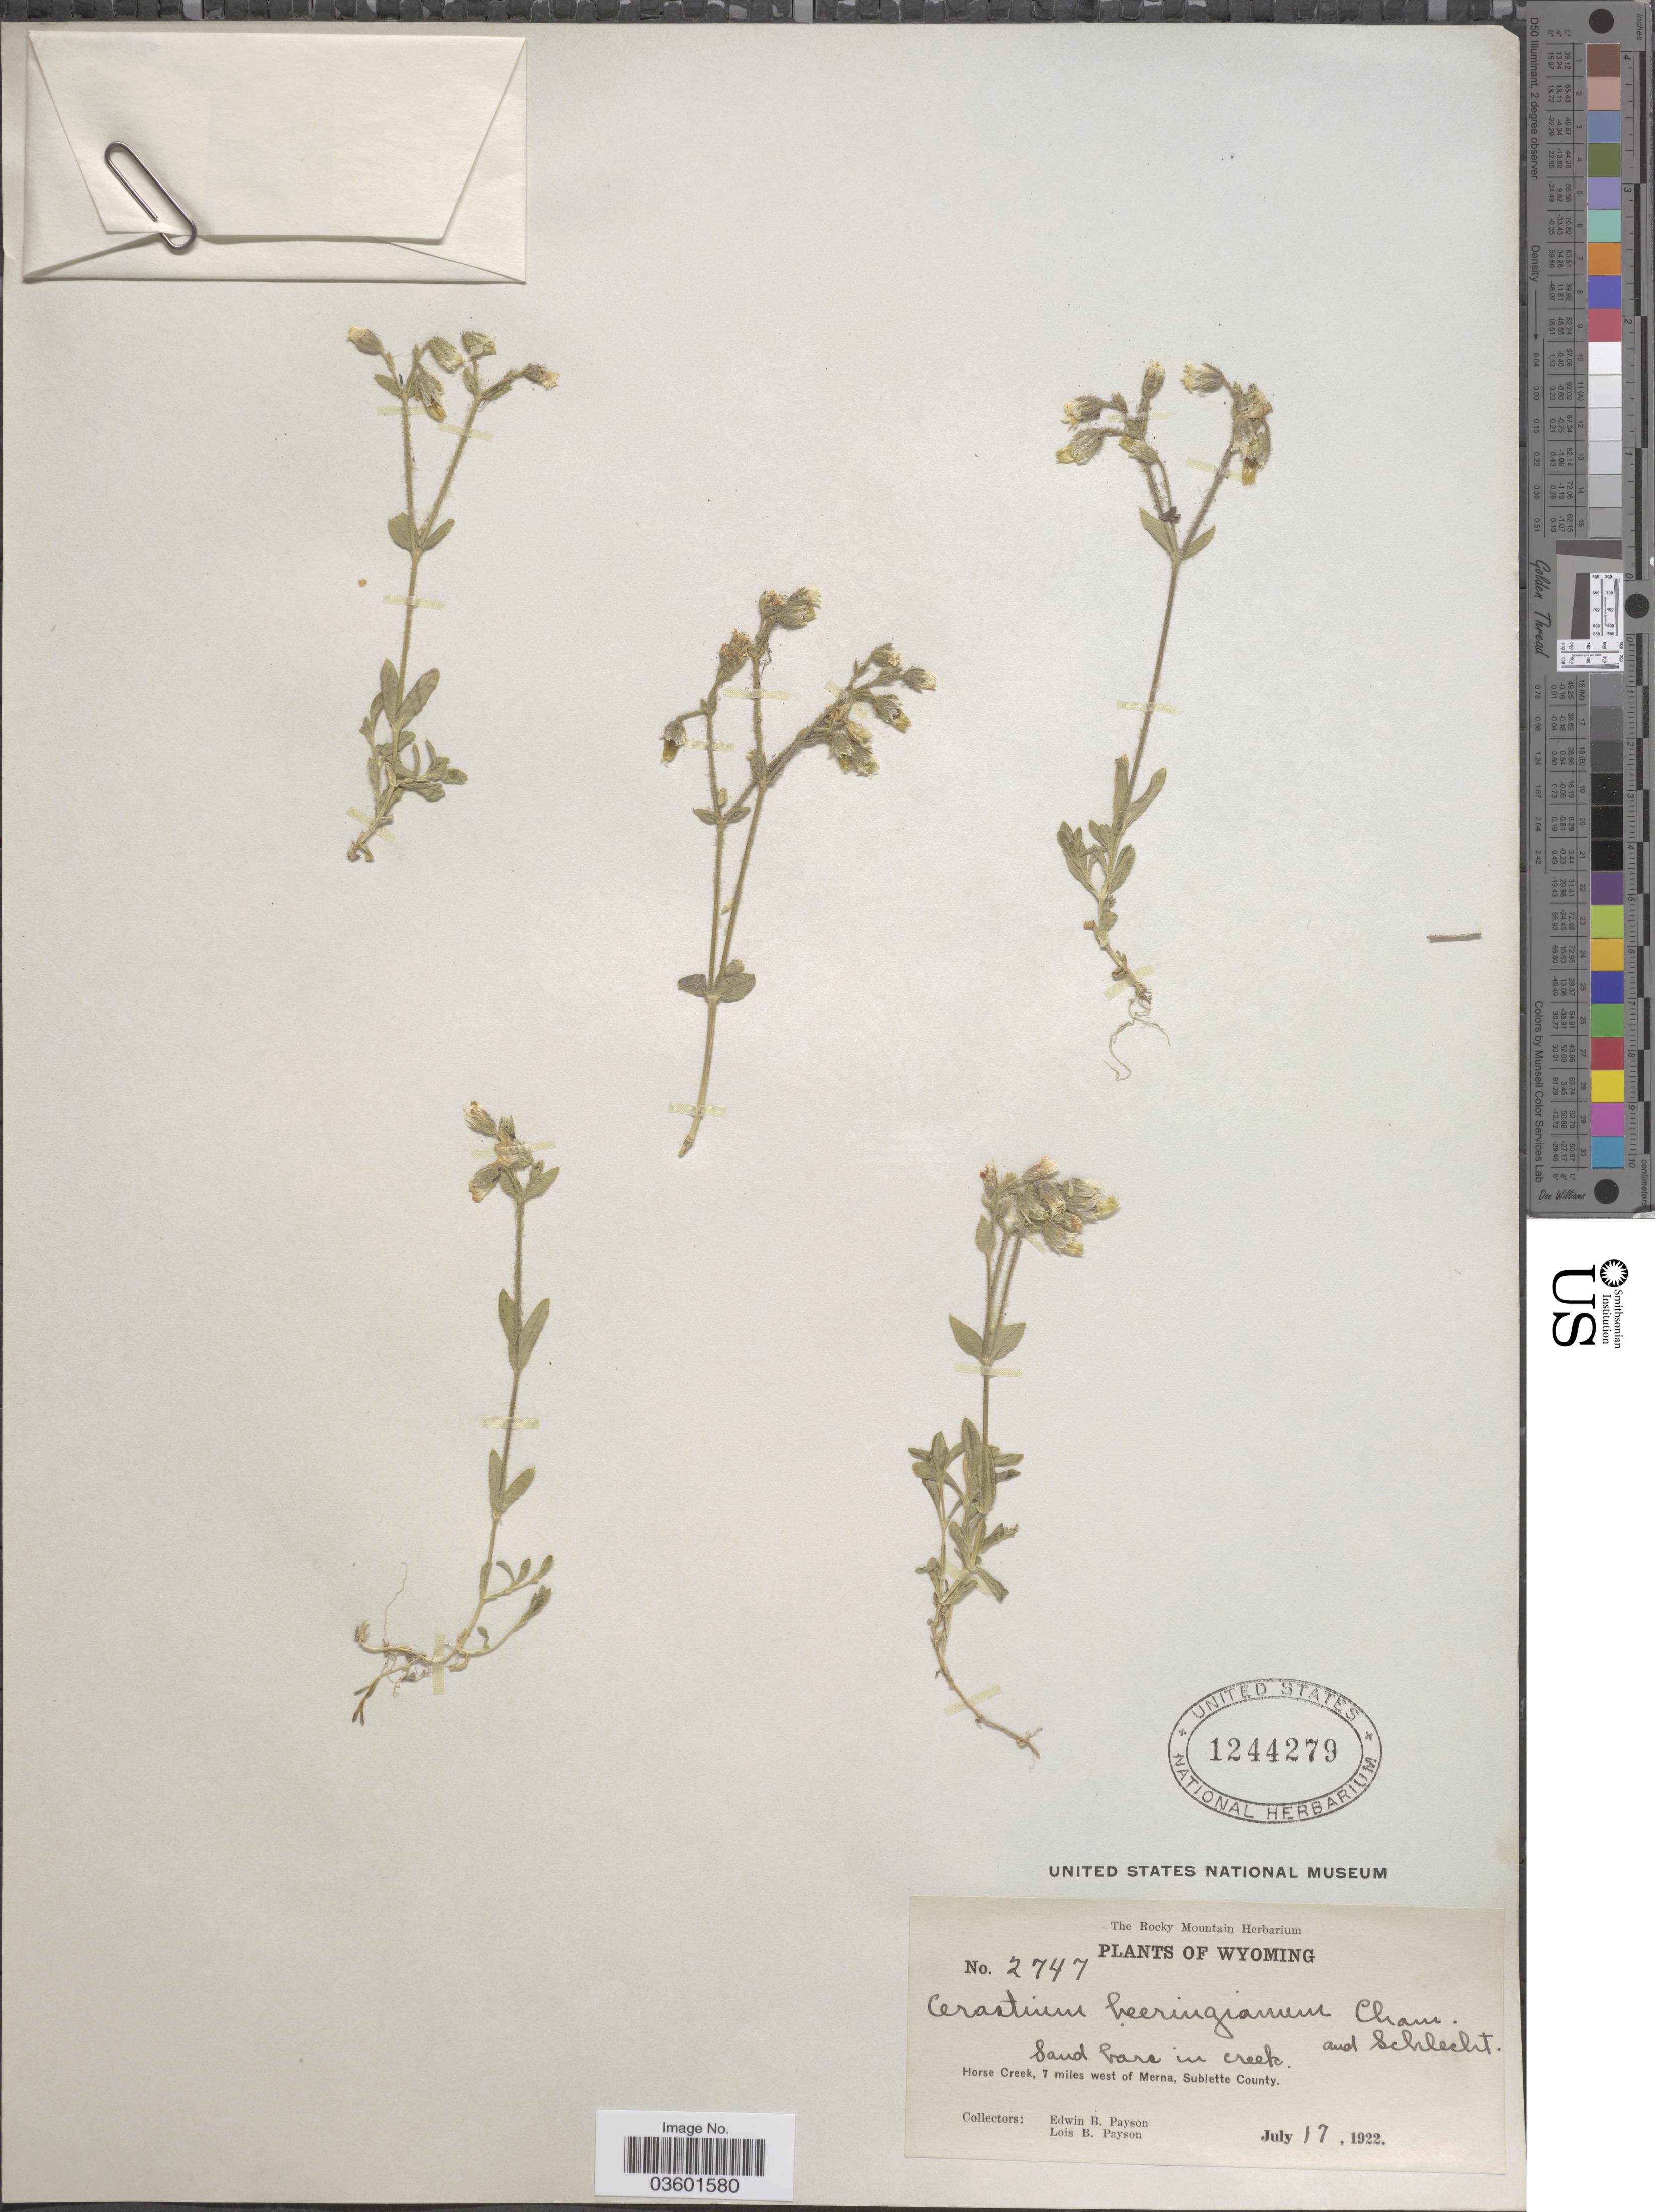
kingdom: Plantae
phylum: Tracheophyta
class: Magnoliopsida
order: Caryophyllales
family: Caryophyllaceae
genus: Cerastium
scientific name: Cerastium beeringianum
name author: Cham. & Schltdl.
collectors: E. B. Payson & L. Payson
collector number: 2747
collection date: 1922-07-17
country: United States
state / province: Wyoming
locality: Horse Creek, 7 miles west of Merna, Sublette County.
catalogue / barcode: US 1244279